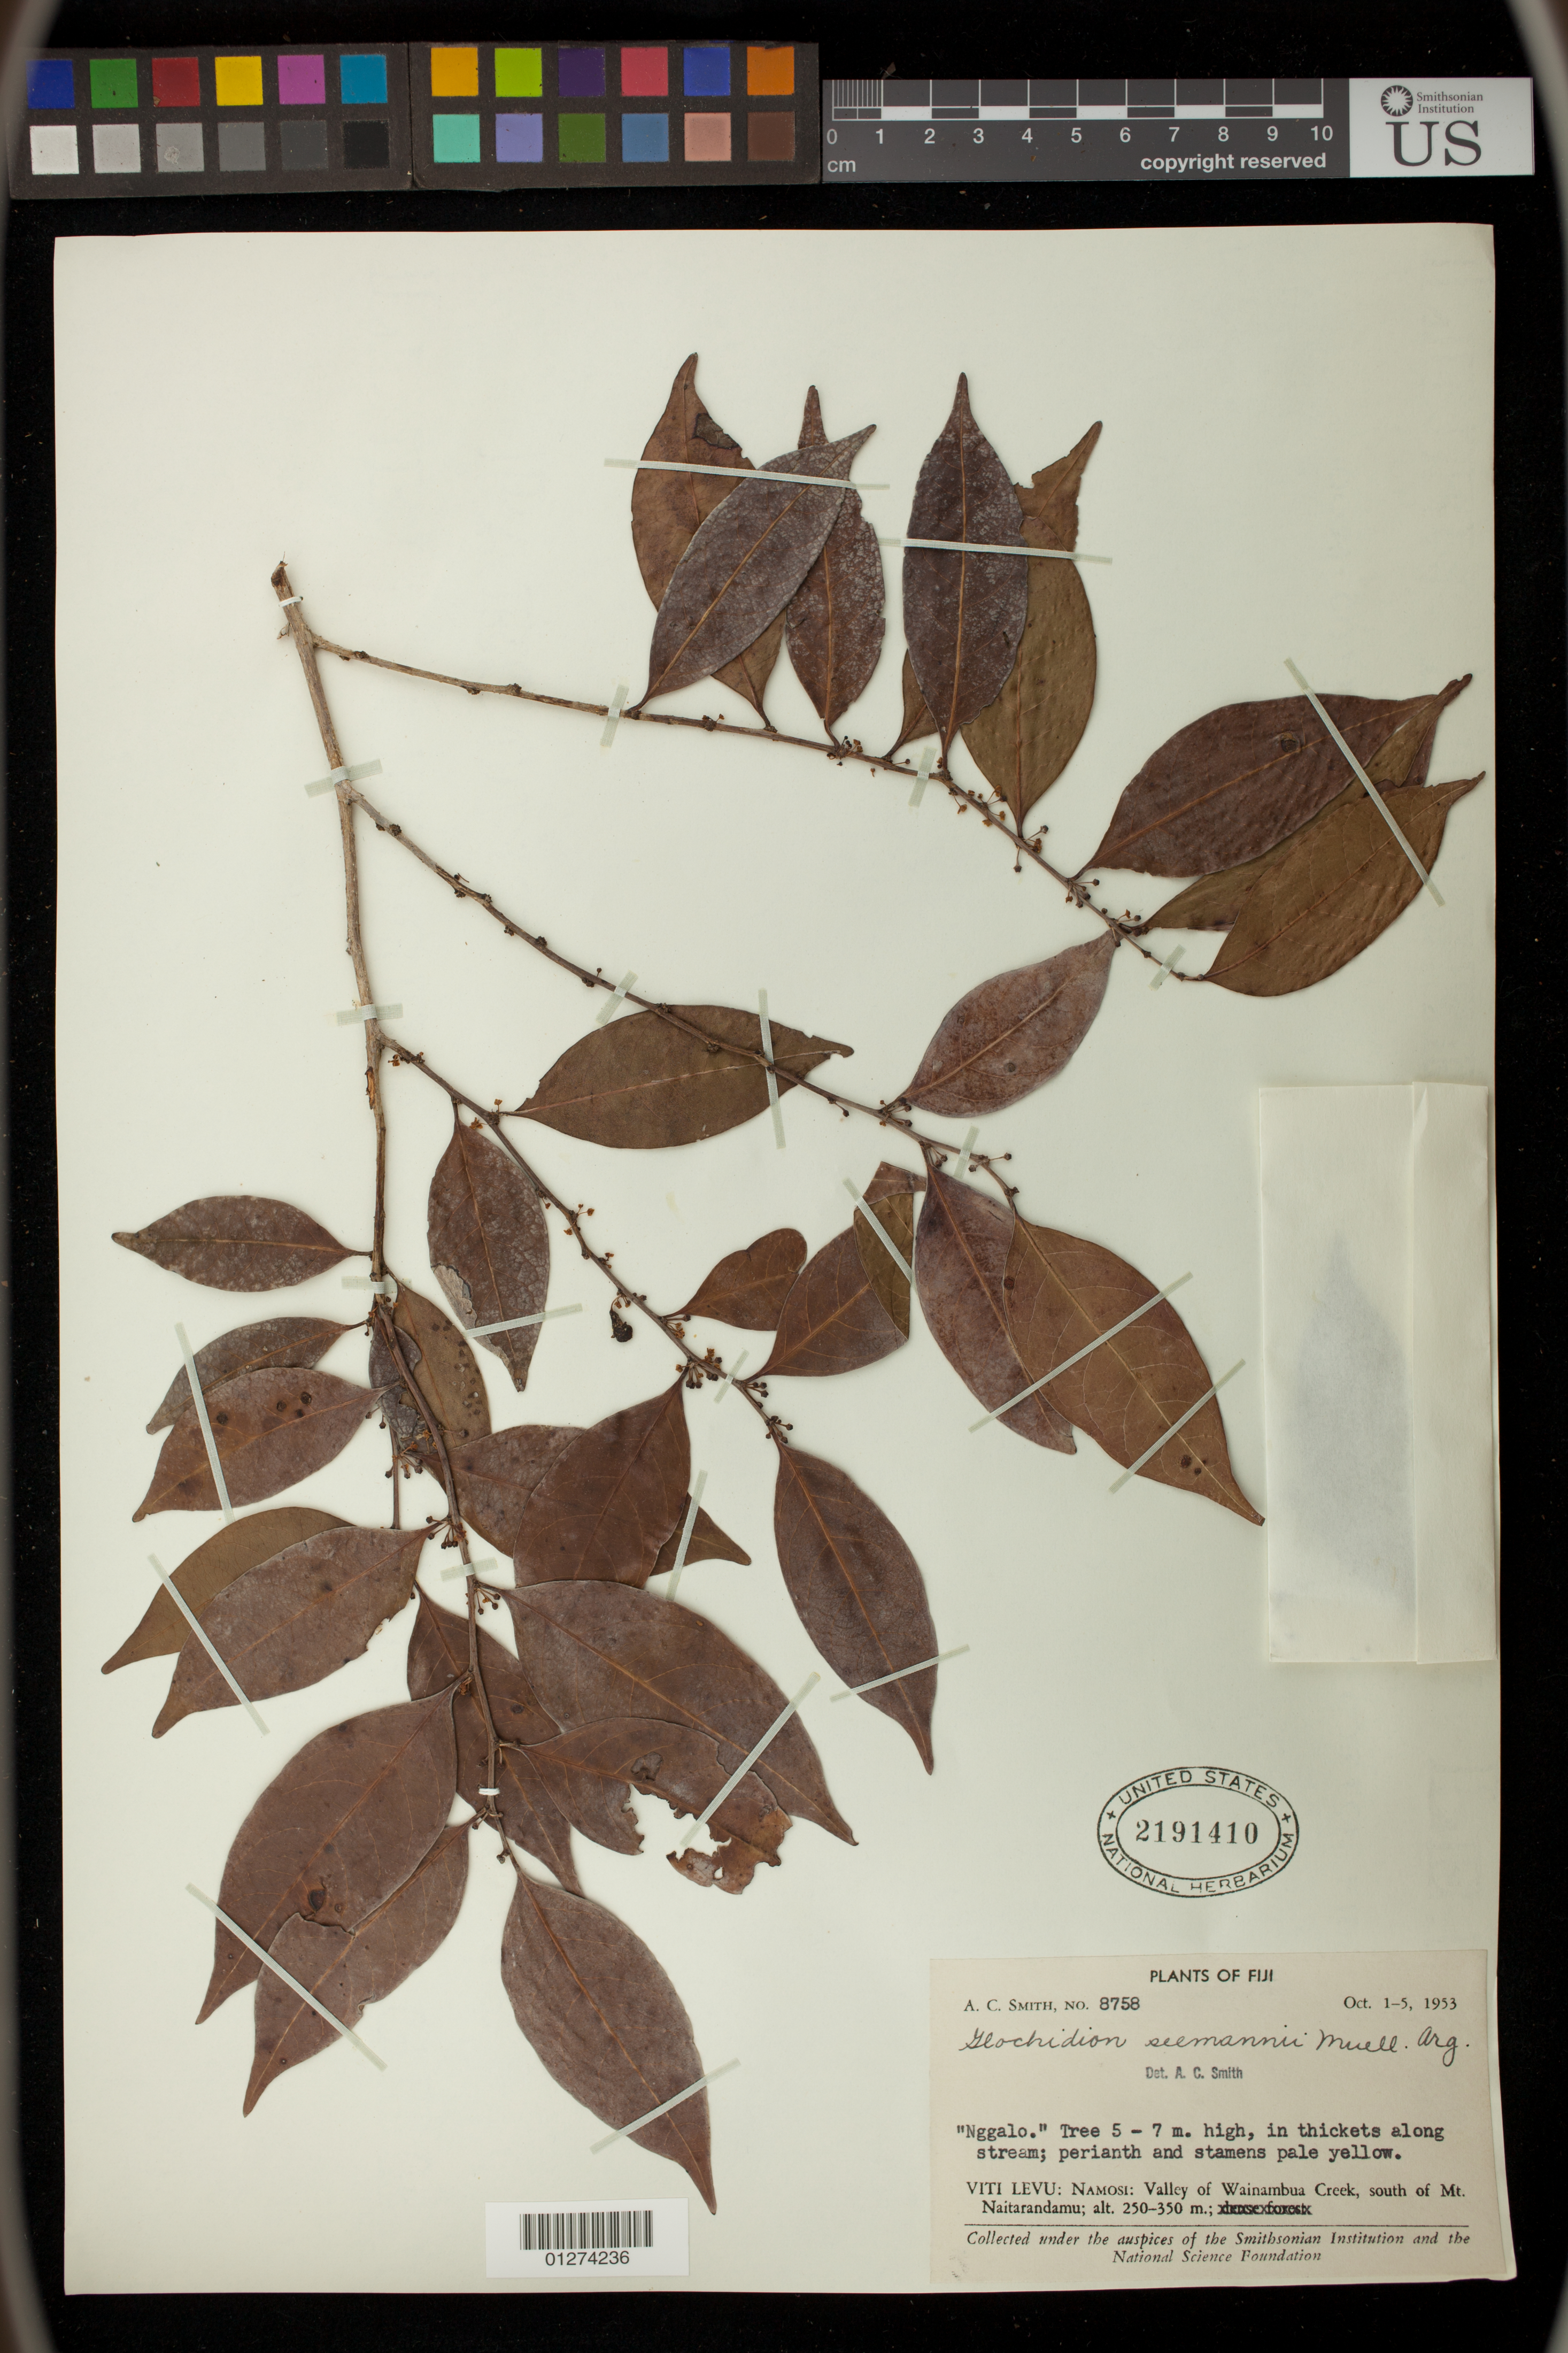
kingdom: Plantae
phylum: Tracheophyta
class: Magnoliopsida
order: Malpighiales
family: Phyllanthaceae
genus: Phyllanthus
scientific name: Phyllanthus seemannii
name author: (Müll. Arg.) Müll. Arg.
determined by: Wagner, W. L., (BOT), Smithsonian Institution - National Museum of Natural History (UNITED STATES)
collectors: A. C. Smith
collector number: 8758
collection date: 1953-10-01/1953-10-05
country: Fiji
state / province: Central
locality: Viti Levu: Namosi: Valley of Wainambua Creek, south of Mt. Naitarandamu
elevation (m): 250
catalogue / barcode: US 2191410